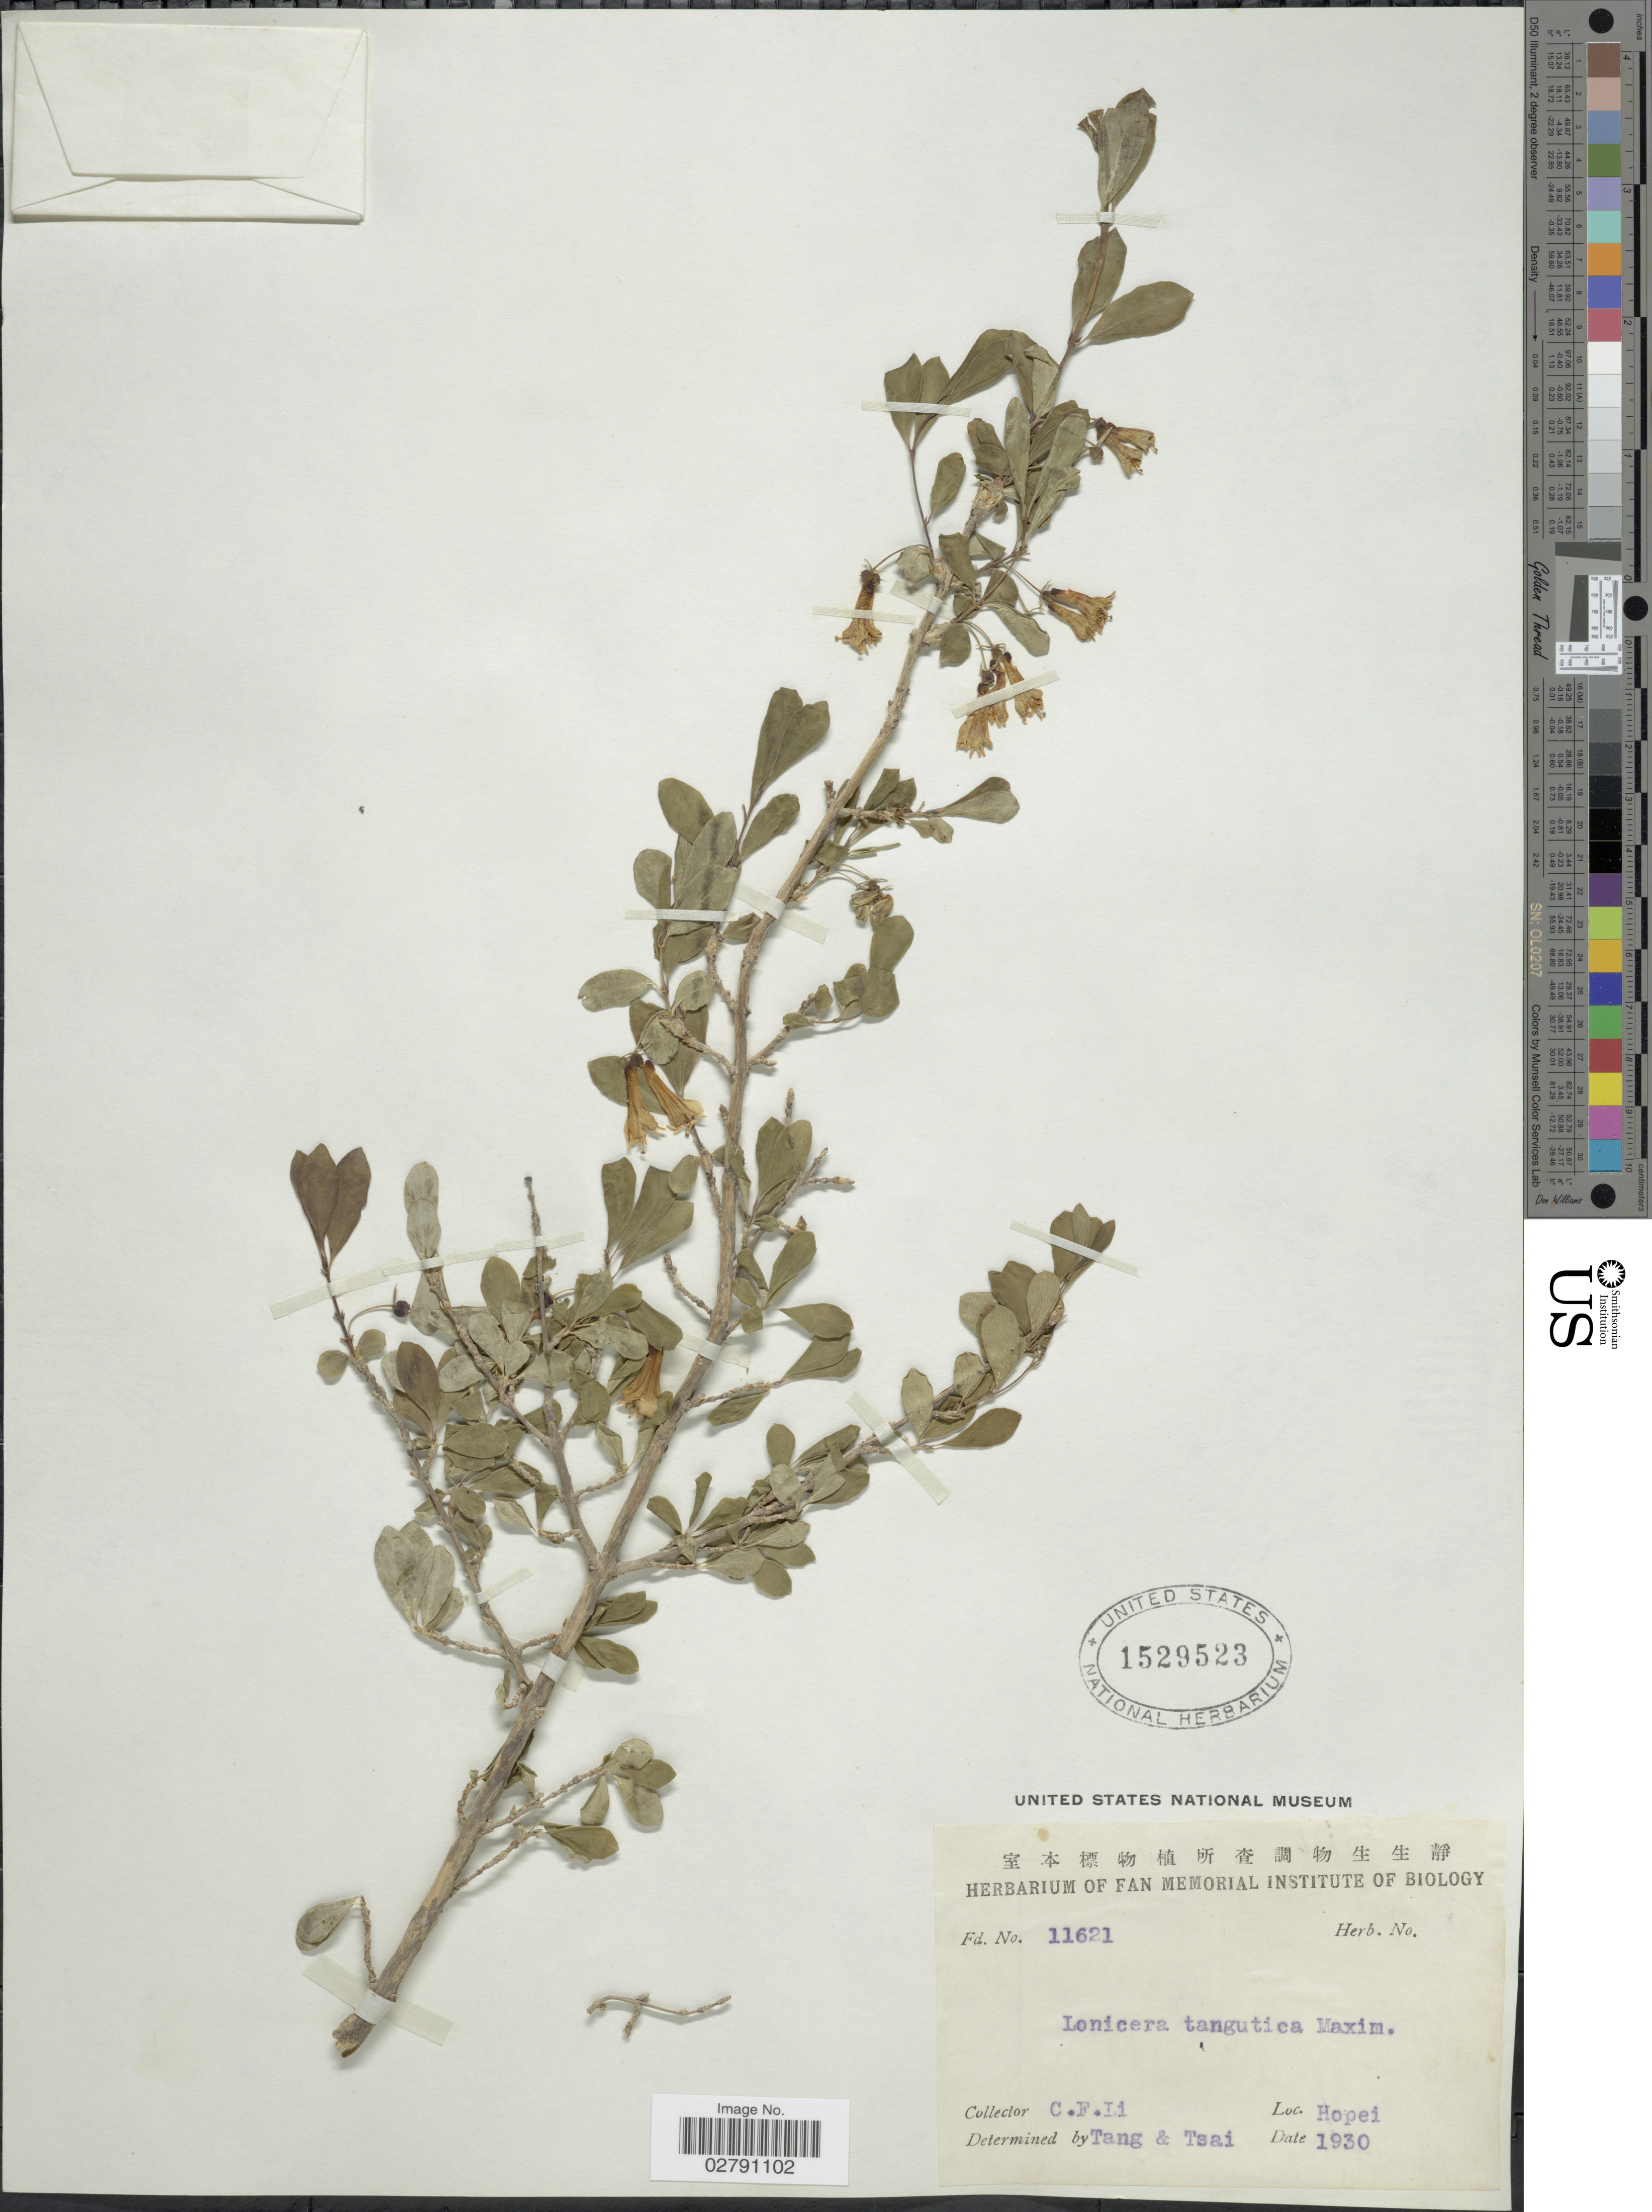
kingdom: Plantae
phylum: Tracheophyta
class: Magnoliopsida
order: Dipsacales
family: Caprifoliaceae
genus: Lonicera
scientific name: Lonicera tangutica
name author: Maxim.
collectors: C. F. Li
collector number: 11621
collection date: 1930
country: China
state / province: Hebei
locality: Hopei.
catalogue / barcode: US 1529523